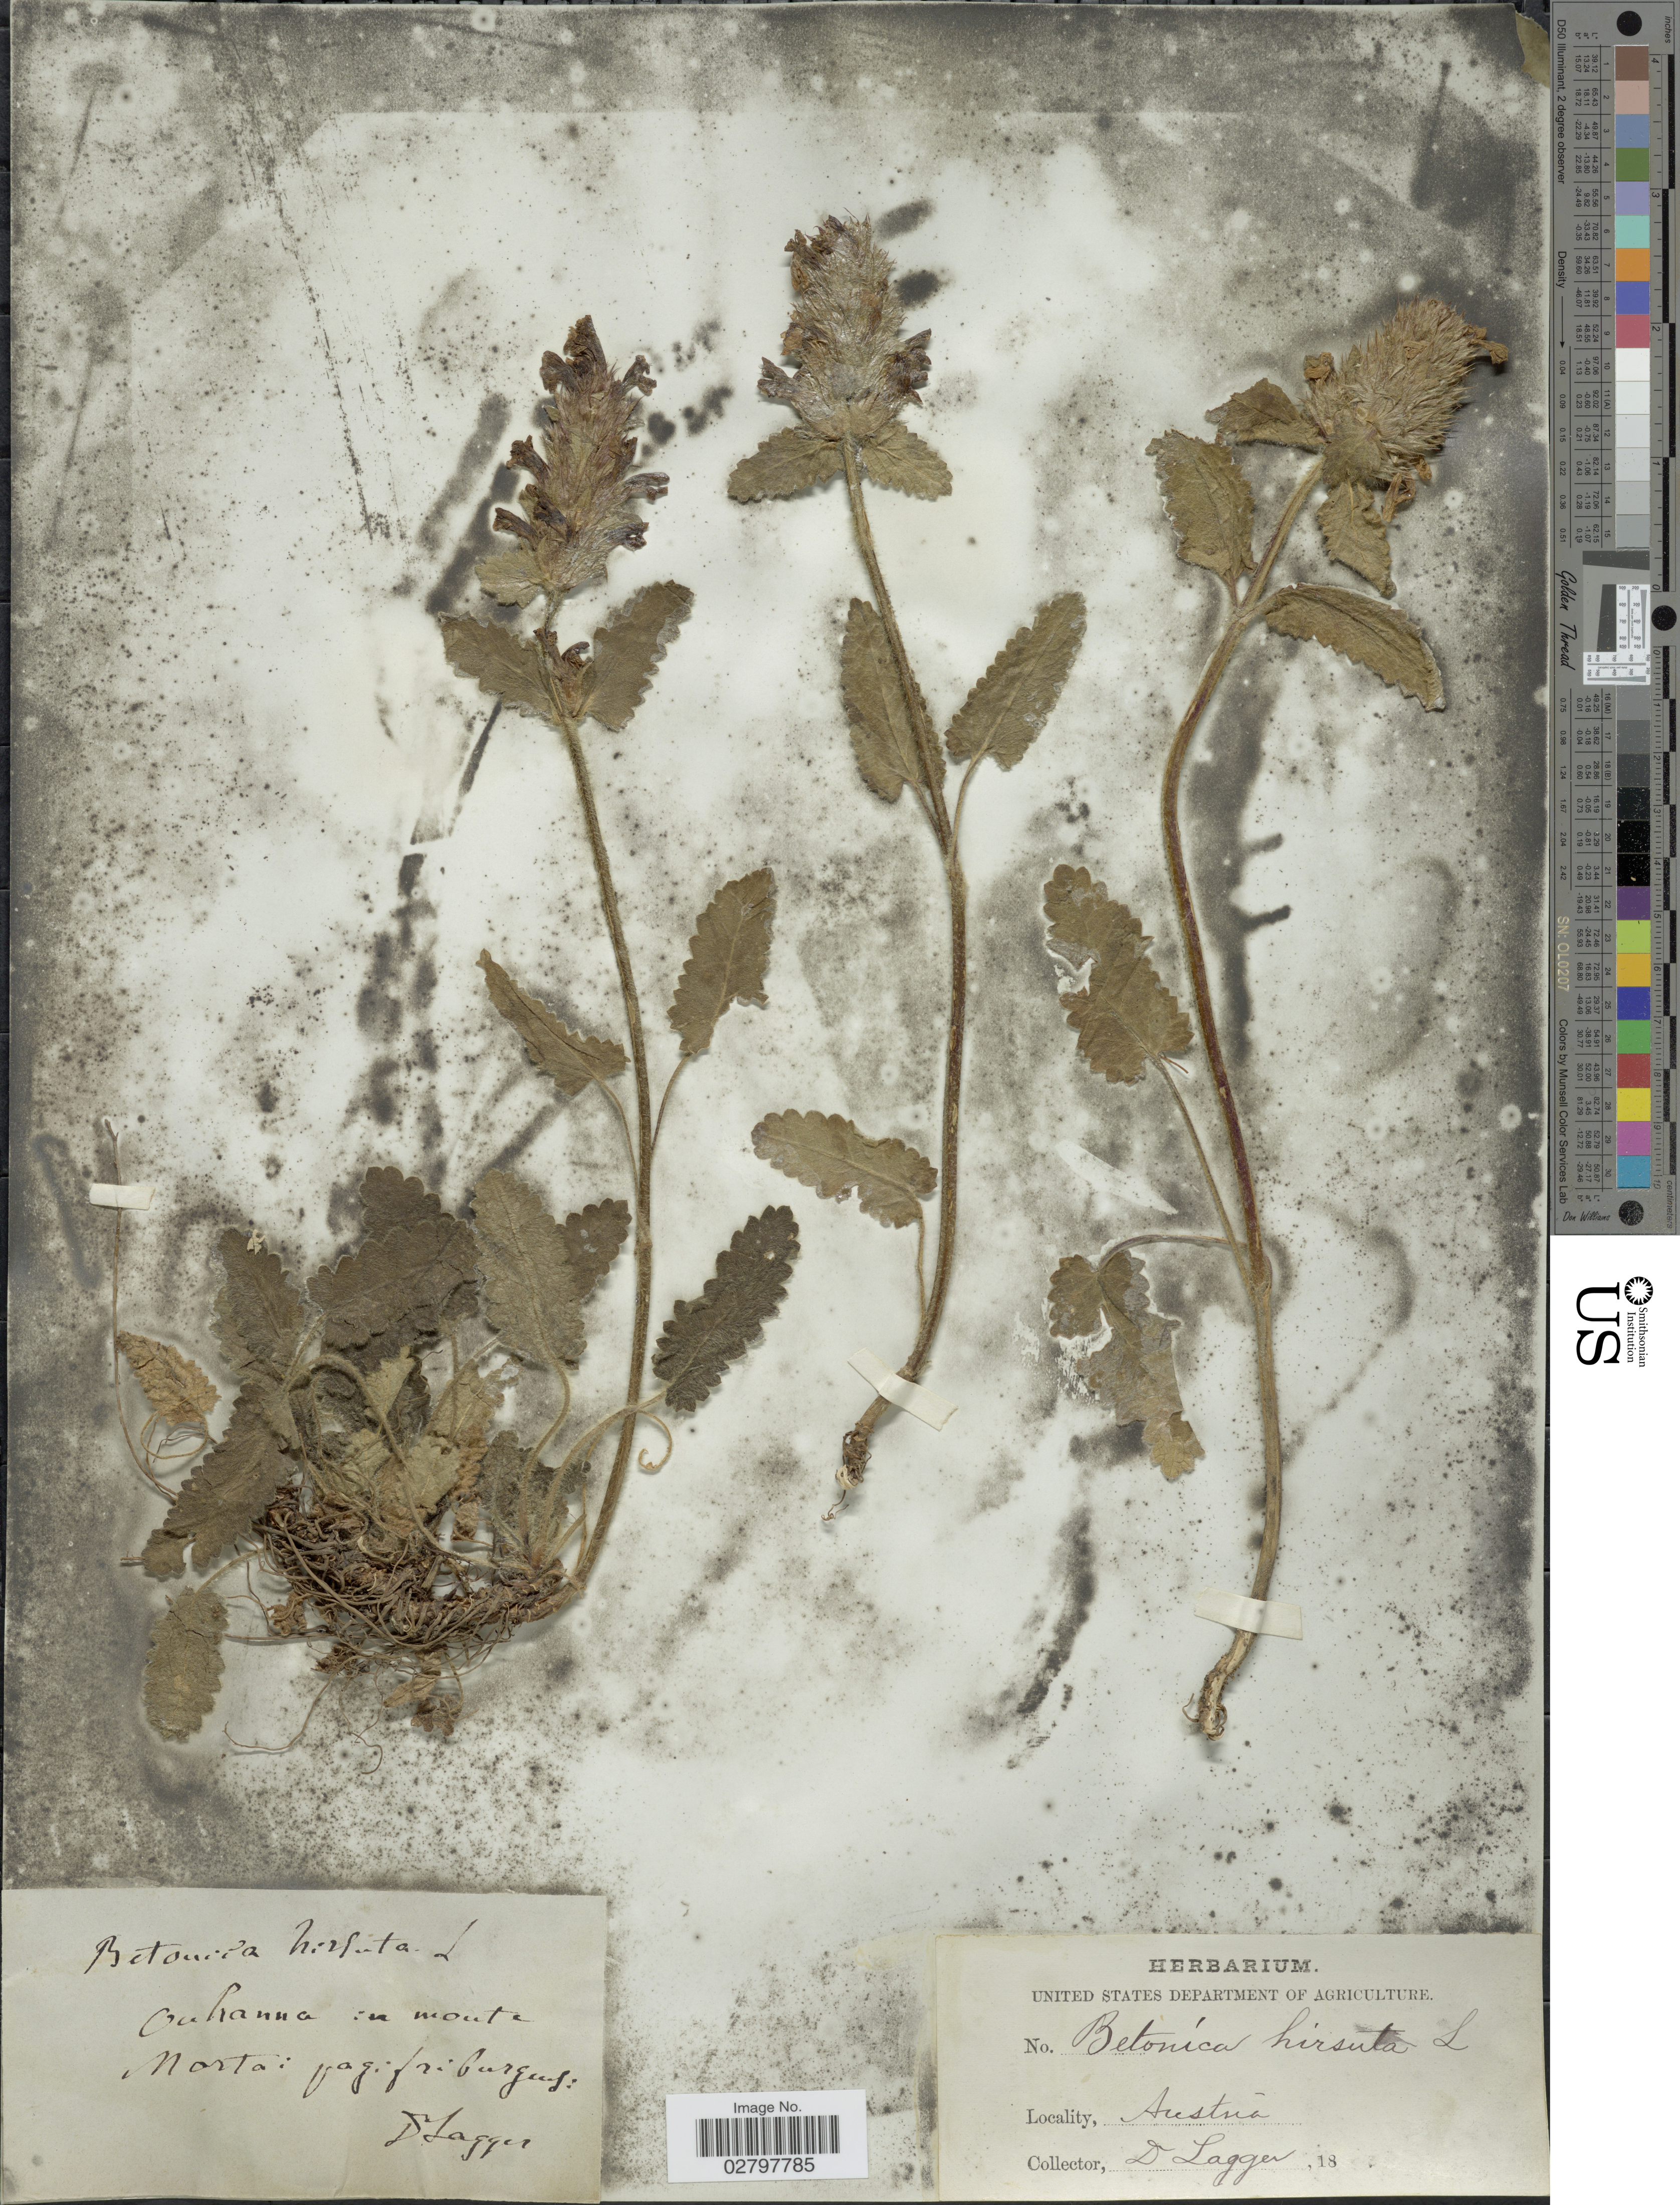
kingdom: Plantae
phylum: Tracheophyta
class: Magnoliopsida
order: Lamiales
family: Lamiaceae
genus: Stachys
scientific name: Stachys hirsuta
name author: Kunth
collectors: F. J. Lagger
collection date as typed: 18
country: Austria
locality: Ouhanna in monte, Morta pagi friburgenses.